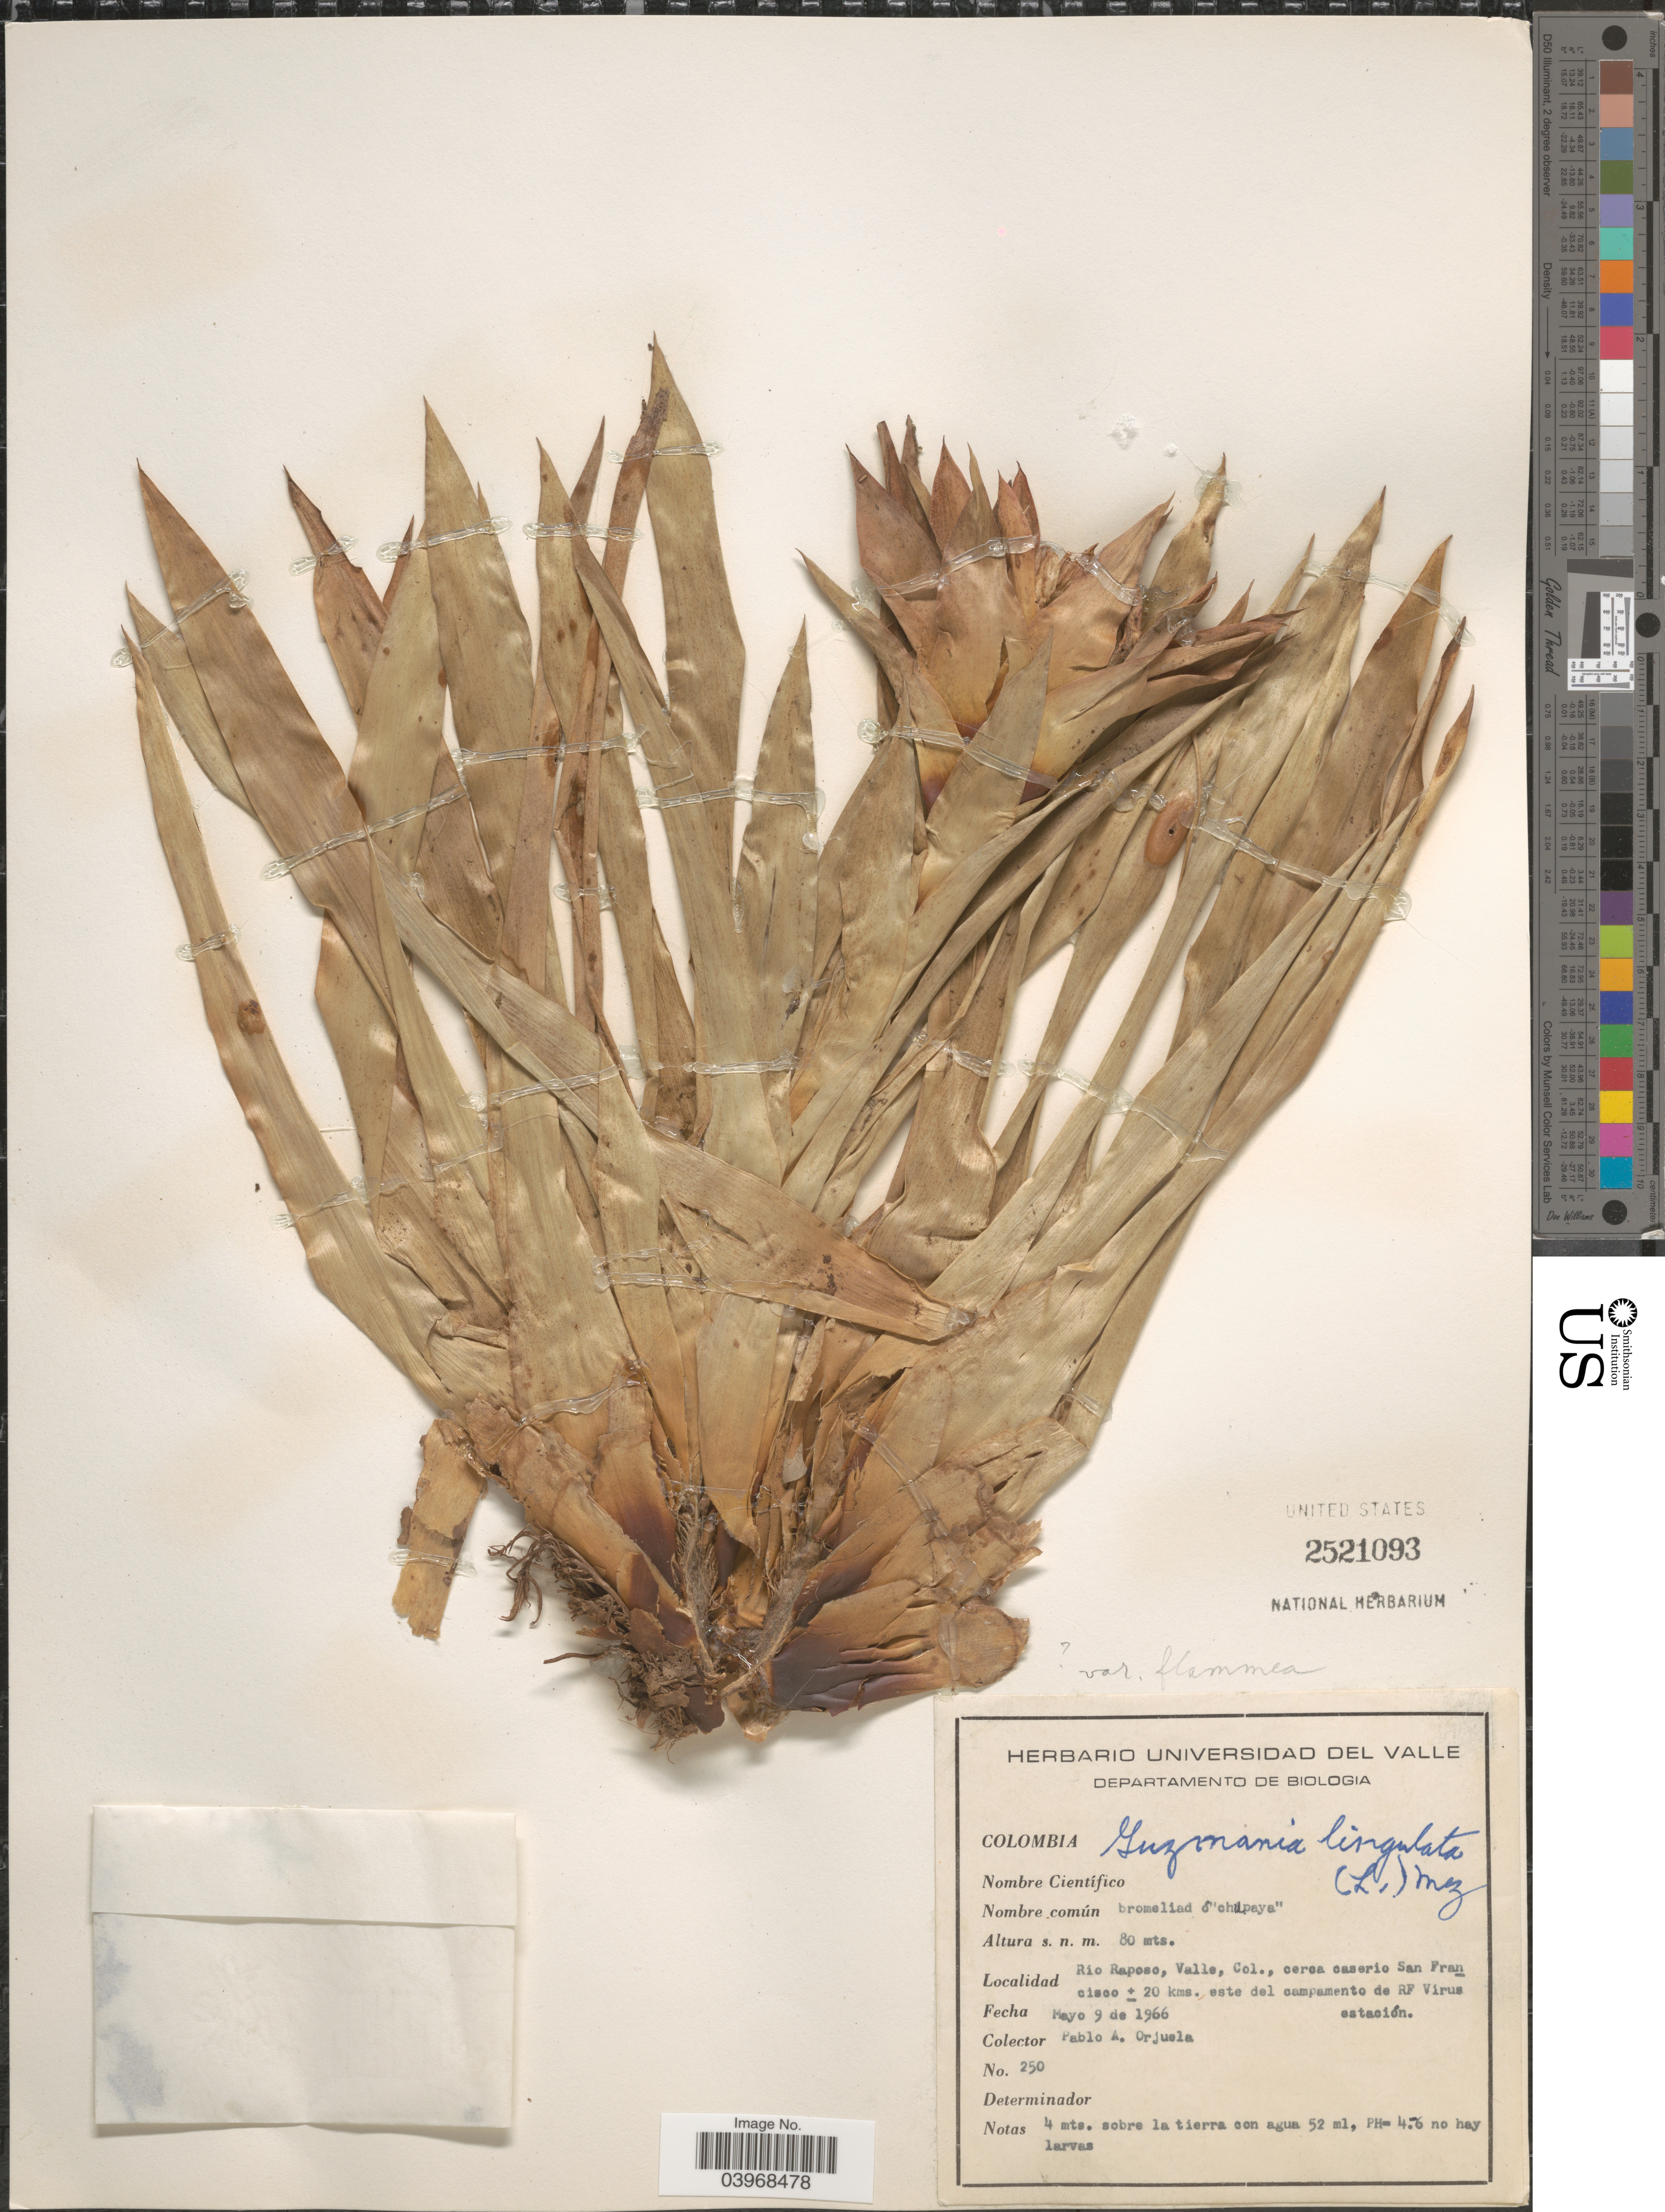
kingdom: Plantae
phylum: Tracheophyta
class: Liliopsida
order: Poales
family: Bromeliaceae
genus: Guzmania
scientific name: Guzmania lingulata var. flammea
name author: (L.B. Sm.) L.B. Sm.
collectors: P. A. Orjuela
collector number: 250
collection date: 1966-05-09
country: Colombia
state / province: Valle del Cauca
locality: Rio Raposo, Valle, Col., cerca caserio San Francisco ± 20 kms. este del campamento de RF Virus estación.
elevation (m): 80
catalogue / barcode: US 2521093